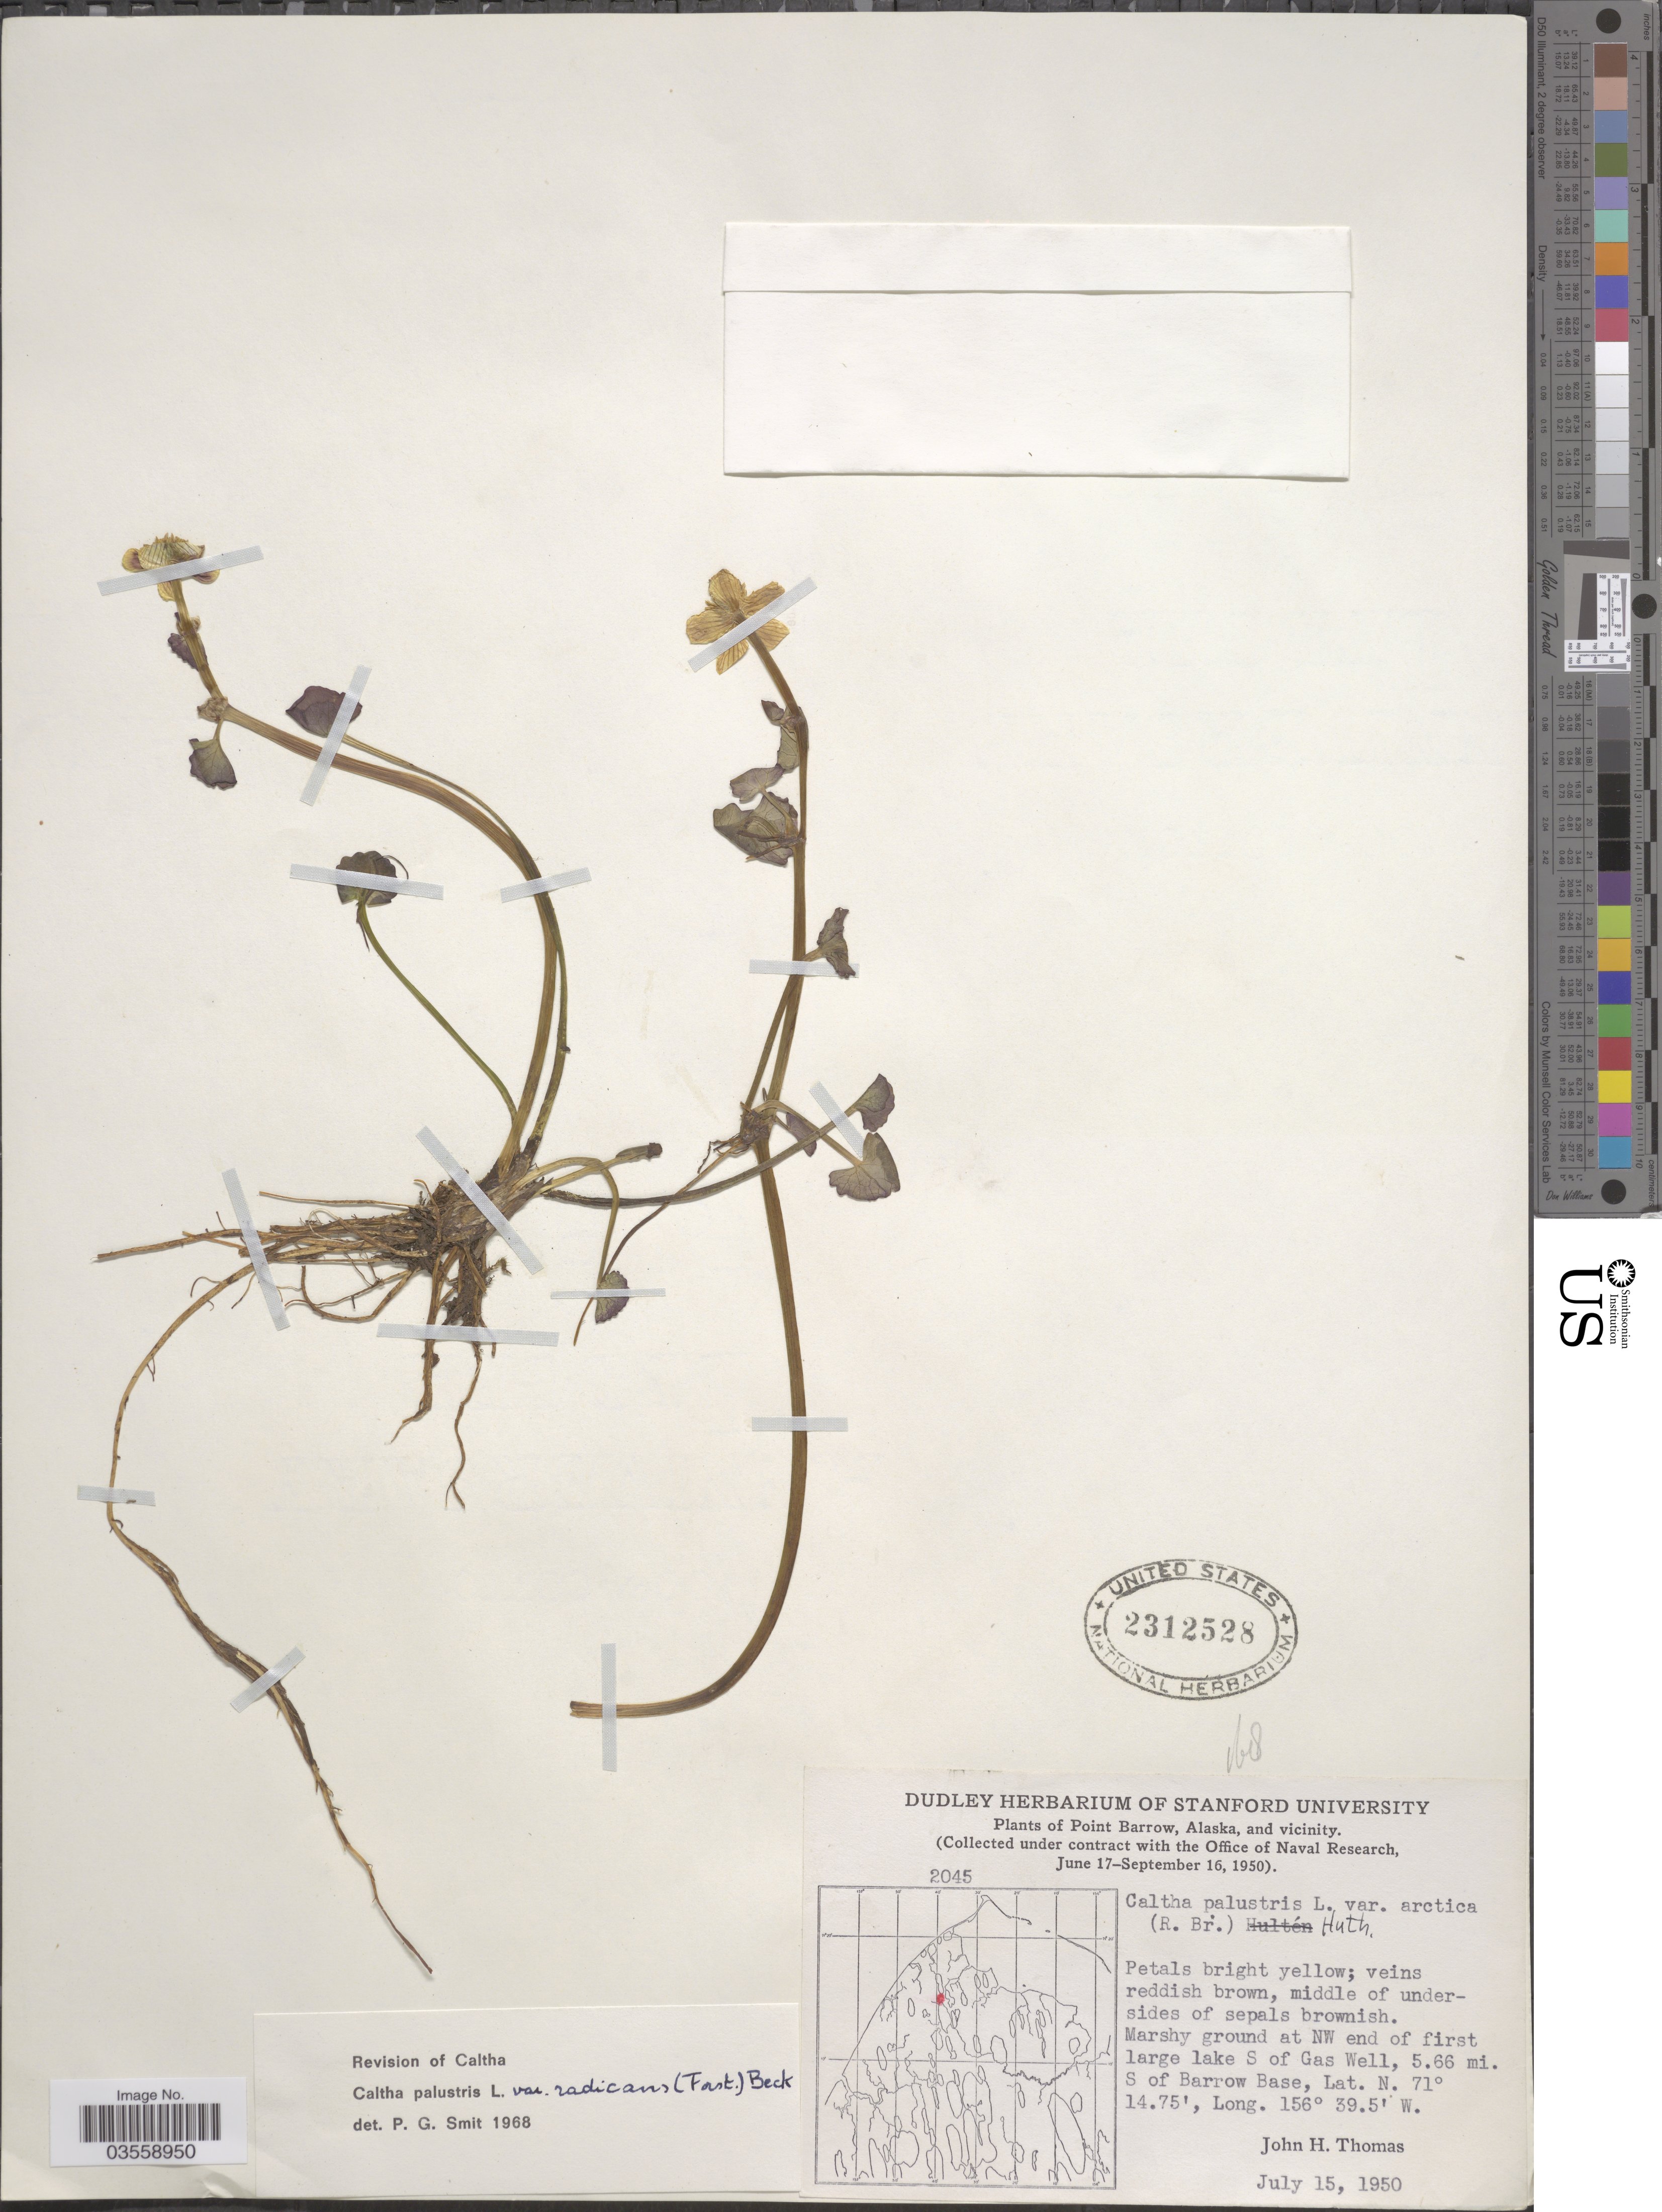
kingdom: Plantae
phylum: Tracheophyta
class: Magnoliopsida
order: Ranunculales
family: Ranunculaceae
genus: Caltha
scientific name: Caltha palustris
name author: L.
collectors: J. H. Thomas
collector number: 2045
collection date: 1950-07-15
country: United States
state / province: Alaska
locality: Point Barrow, Alaska, and vicinity. Marshy ground at NW end of first large lake S of Gas Well, 5.66 mi. S of Barrow Base.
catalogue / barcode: US 2312528